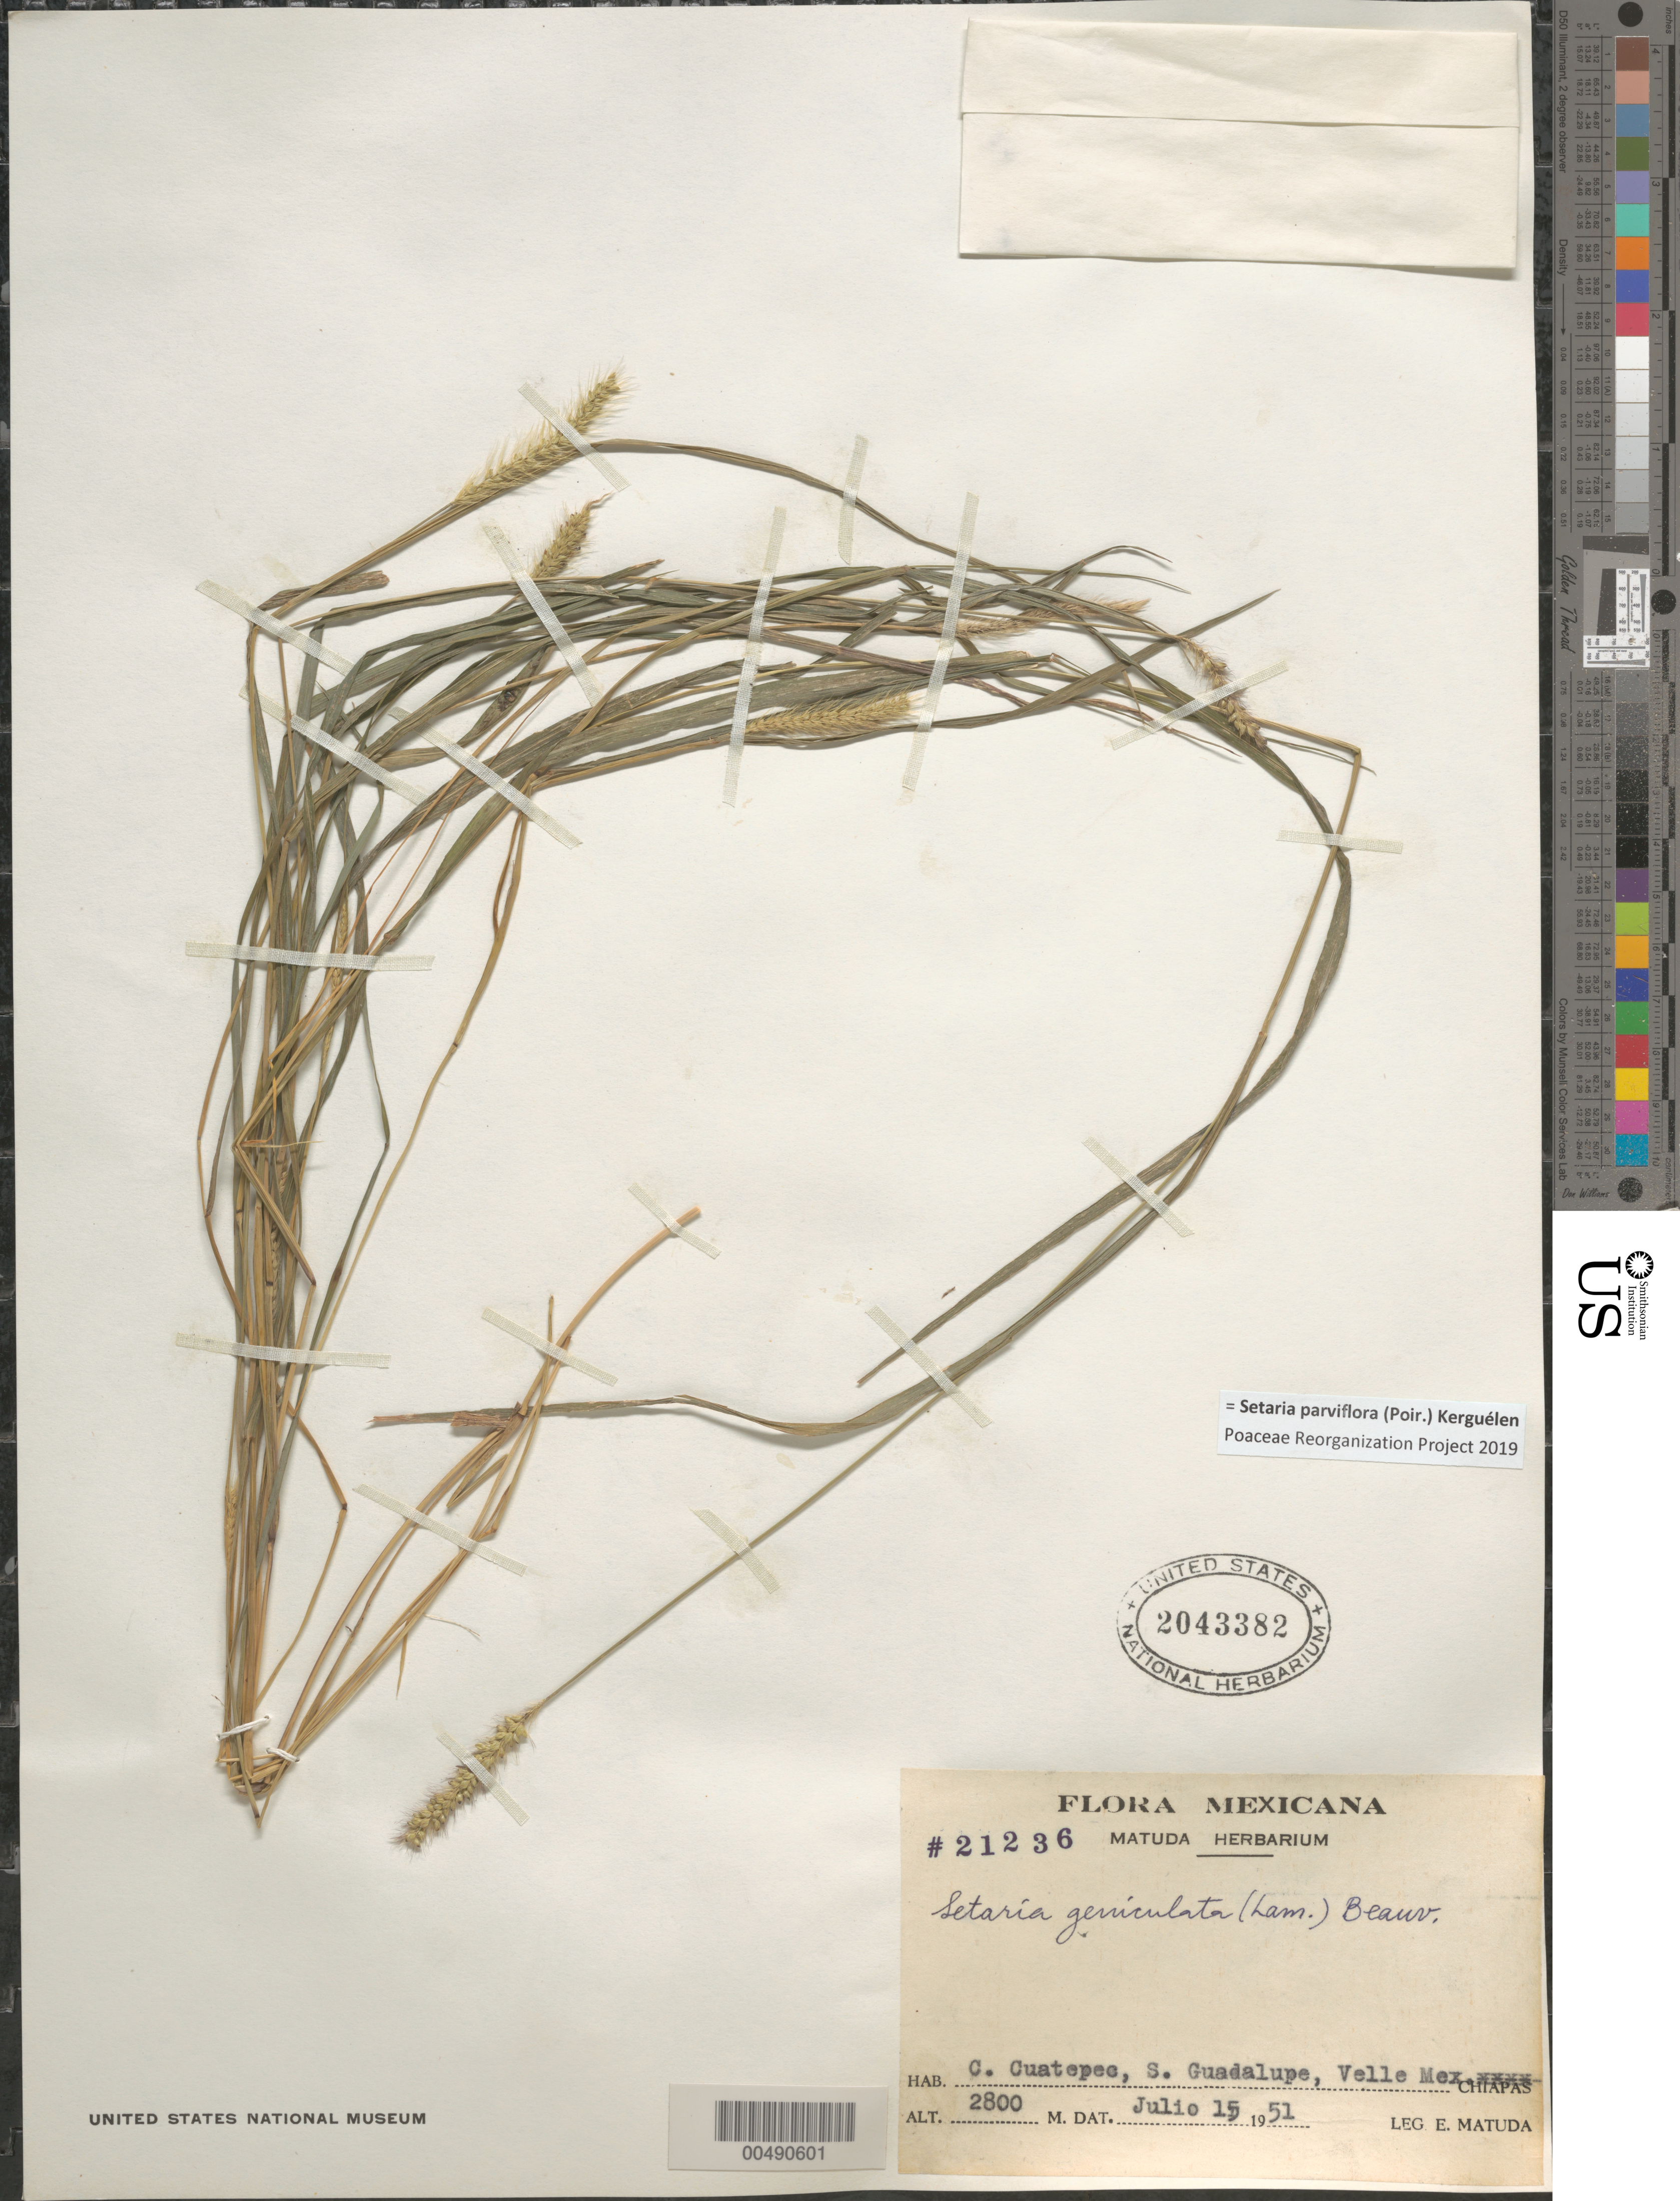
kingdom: Plantae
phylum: Tracheophyta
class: Liliopsida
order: Poales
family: Poaceae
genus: Setaria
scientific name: Setaria parviflora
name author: (Poir.) Kerguélen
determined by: Poaceae Reorganization Project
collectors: E. Matuda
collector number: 21236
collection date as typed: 15 Jul 1951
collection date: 1951-07-15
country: Mexico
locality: C. Cuatepec, S. Guadalupe, Valle Mex.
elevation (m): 2800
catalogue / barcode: US 2043382